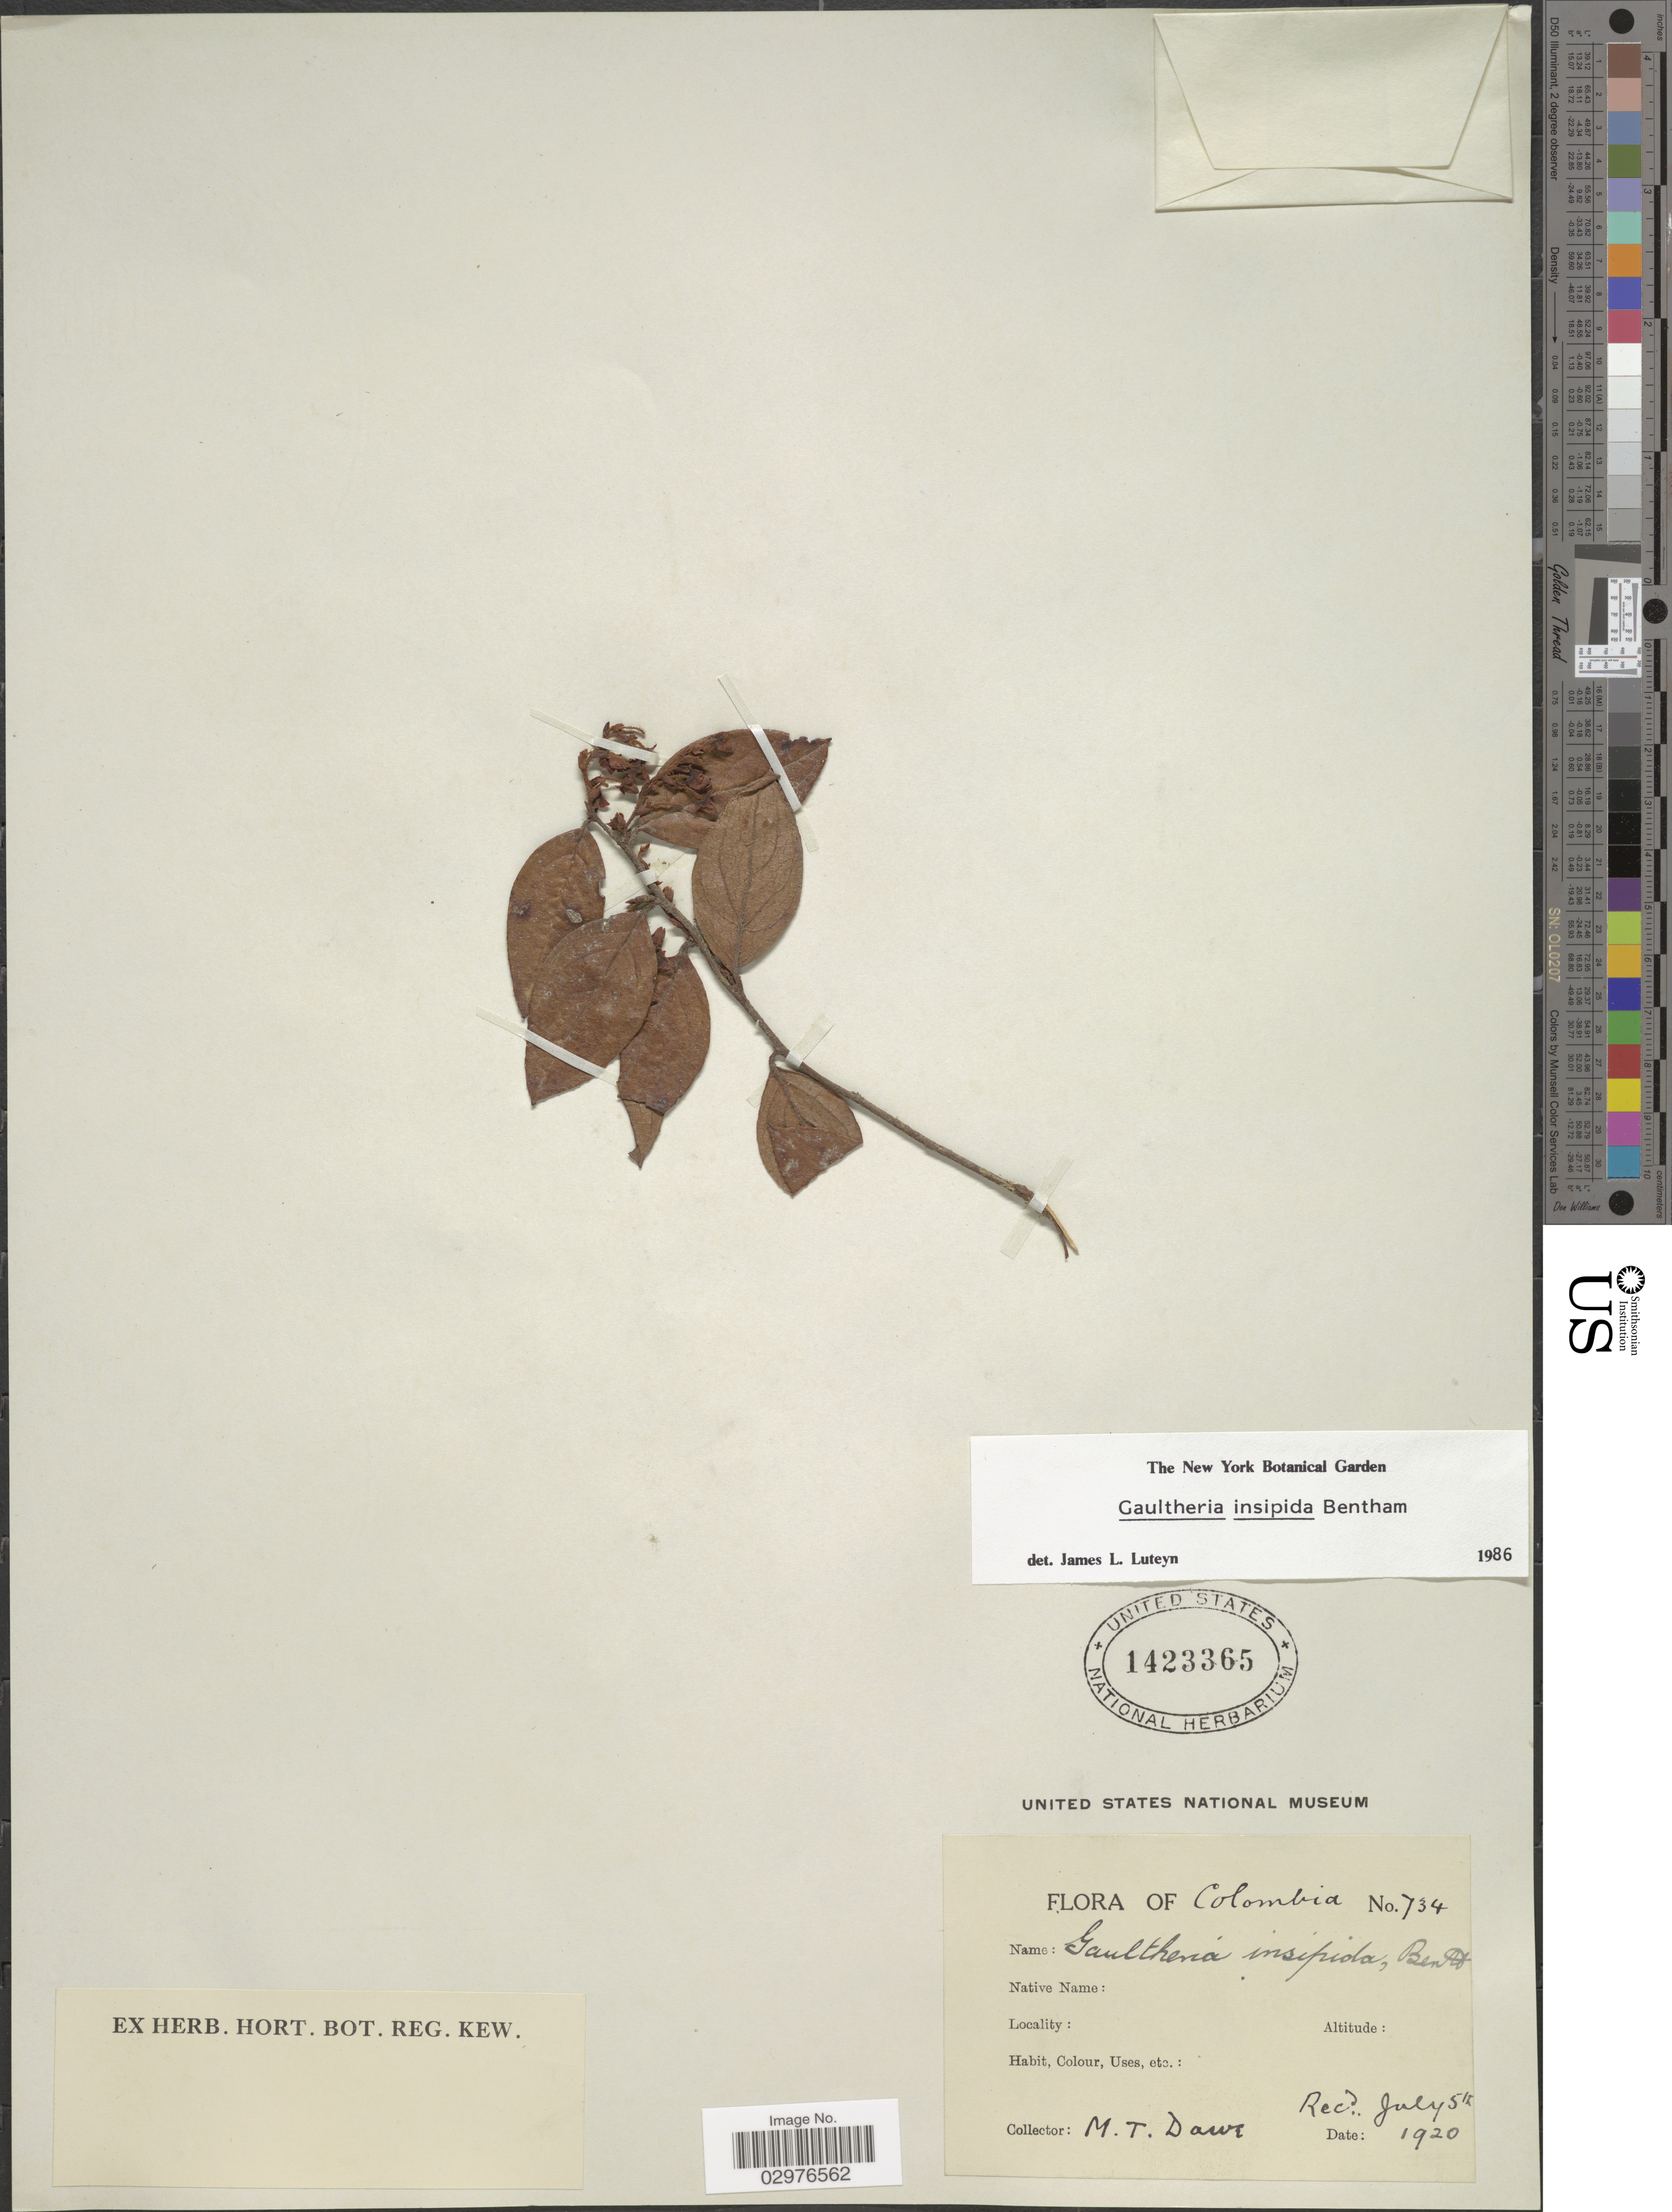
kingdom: Plantae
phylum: Tracheophyta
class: Magnoliopsida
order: Ericales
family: Ericaceae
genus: Gaultheria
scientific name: Gaultheria insipida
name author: Benth.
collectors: M. T. Dawe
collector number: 734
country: Colombia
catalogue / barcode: US 1423365